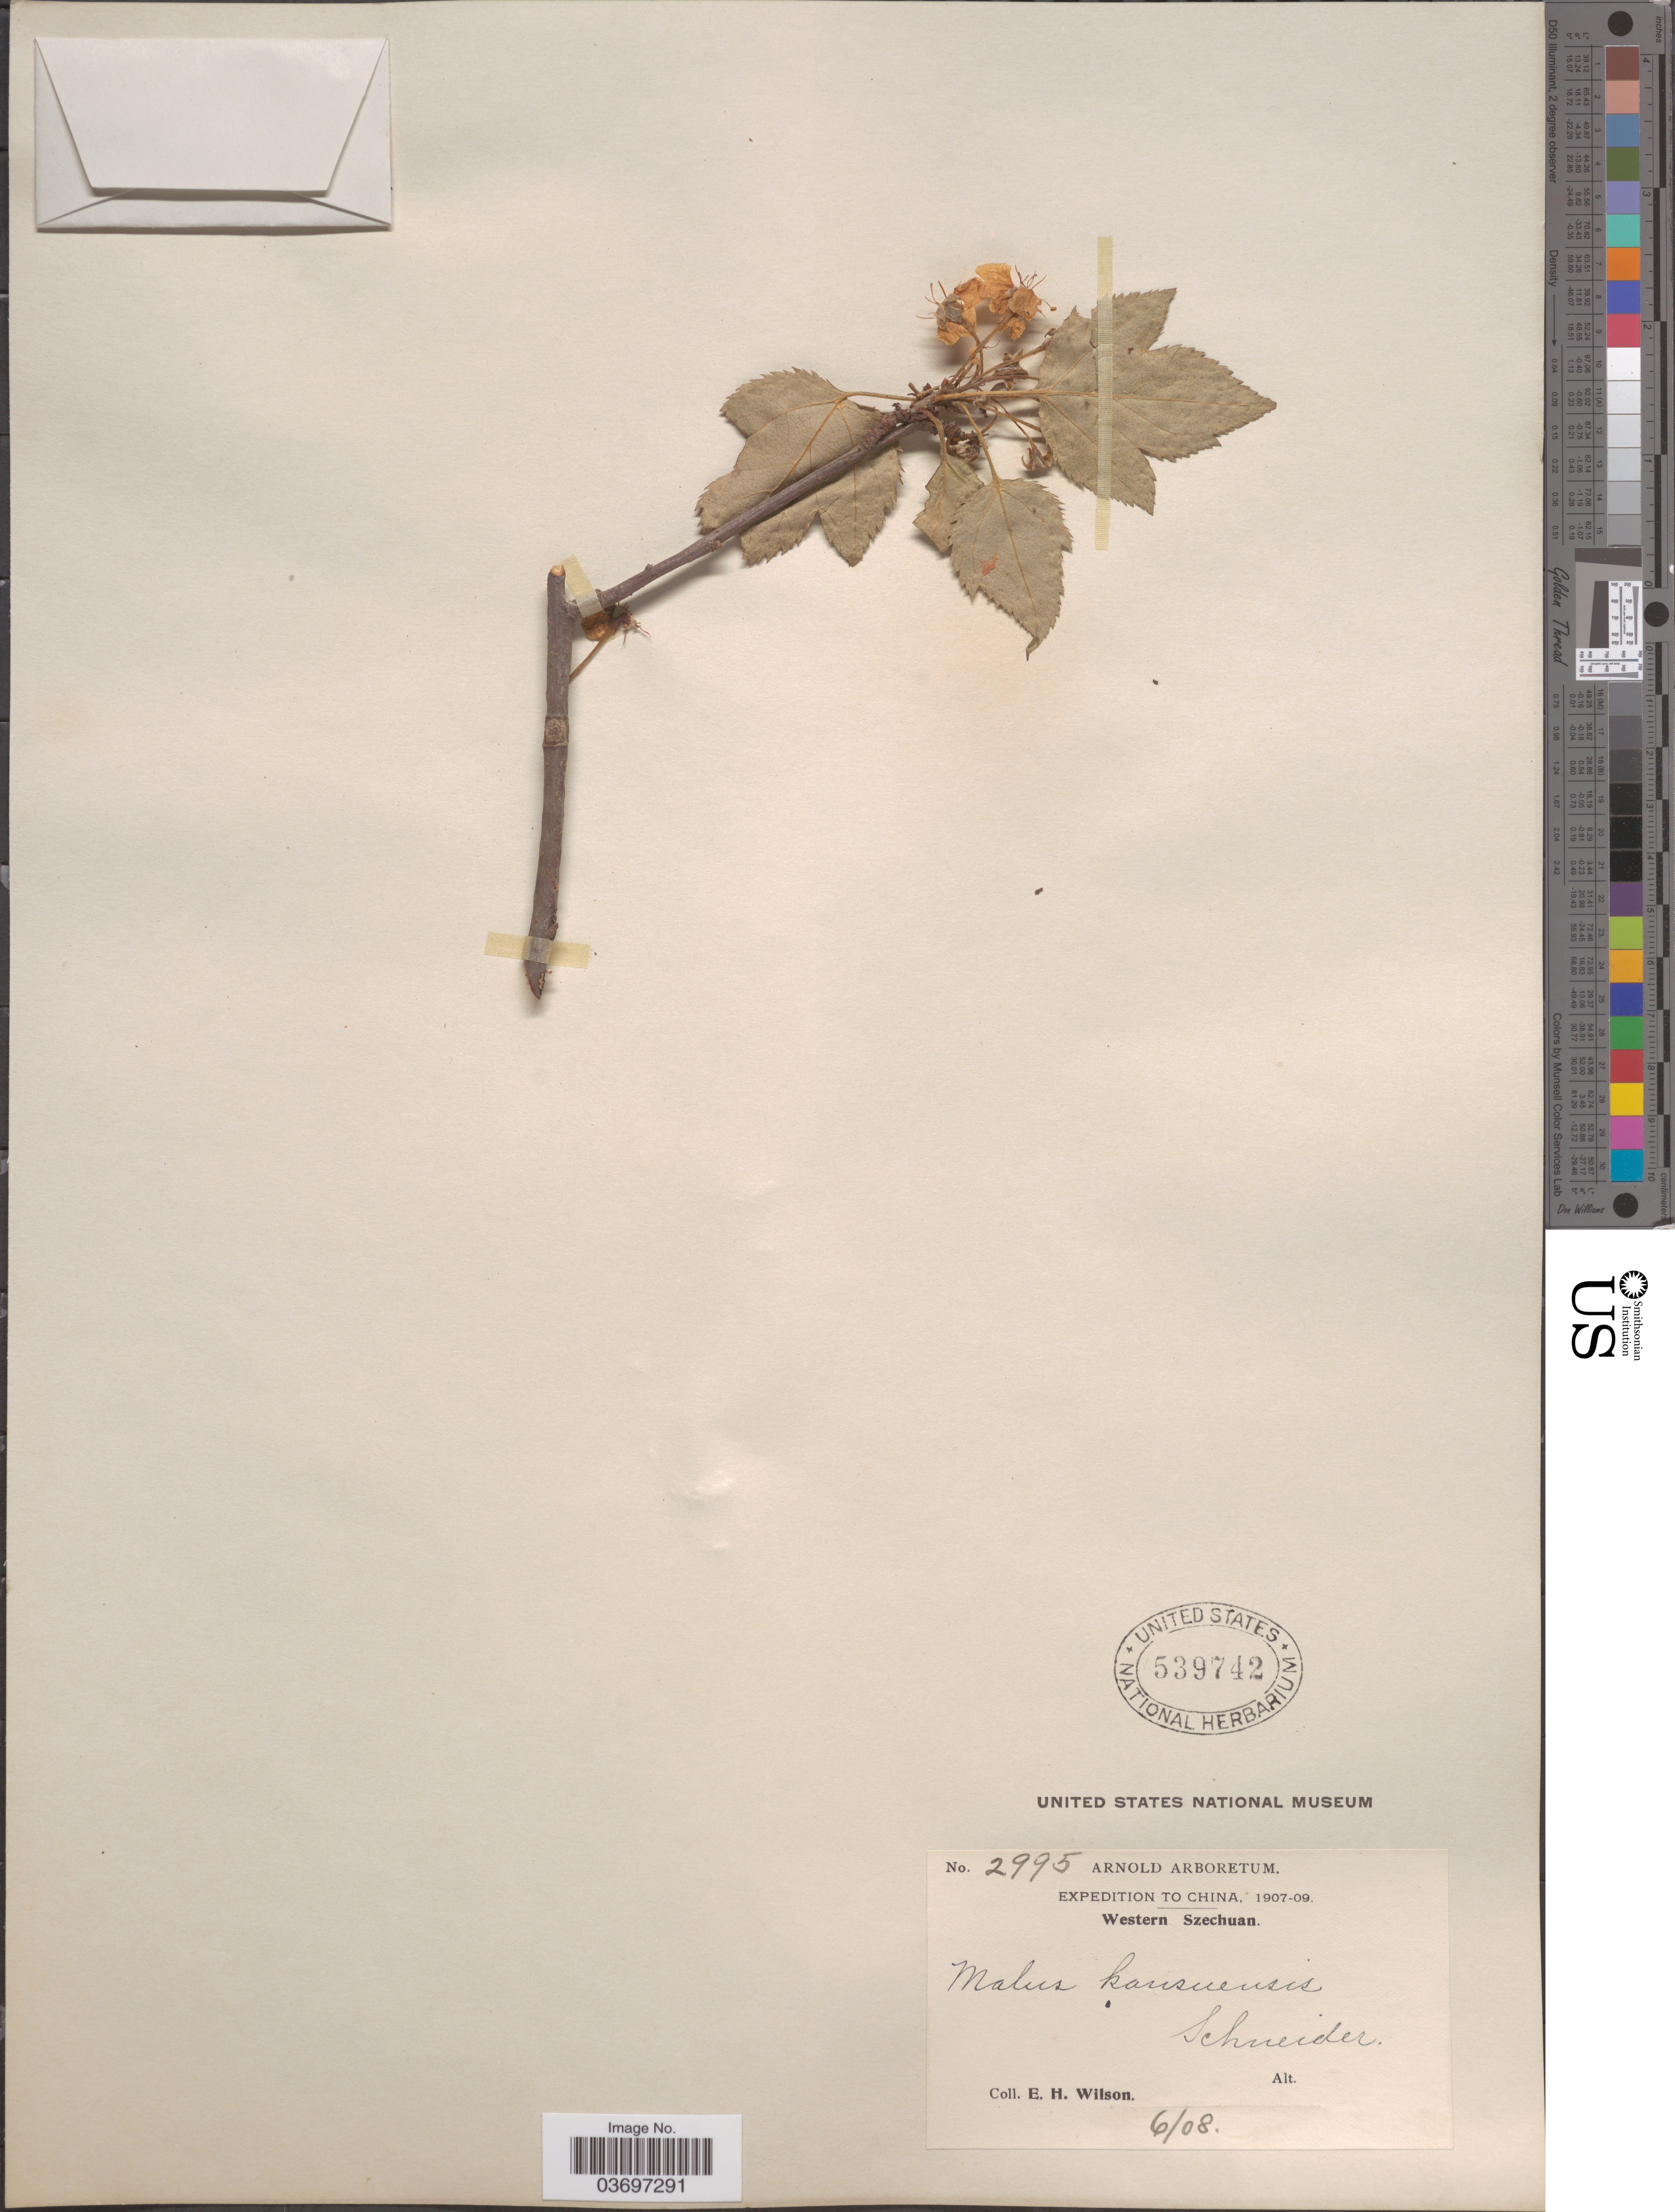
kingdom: Plantae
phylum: Tracheophyta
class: Magnoliopsida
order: Rosales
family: Rosaceae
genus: Malus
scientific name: Malus kansuensis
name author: (Batalin) C.K. Schneid.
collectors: E. Wilson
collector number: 2995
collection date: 1908-06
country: China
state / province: Sichuan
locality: Western Szechuan.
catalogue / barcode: US 539742